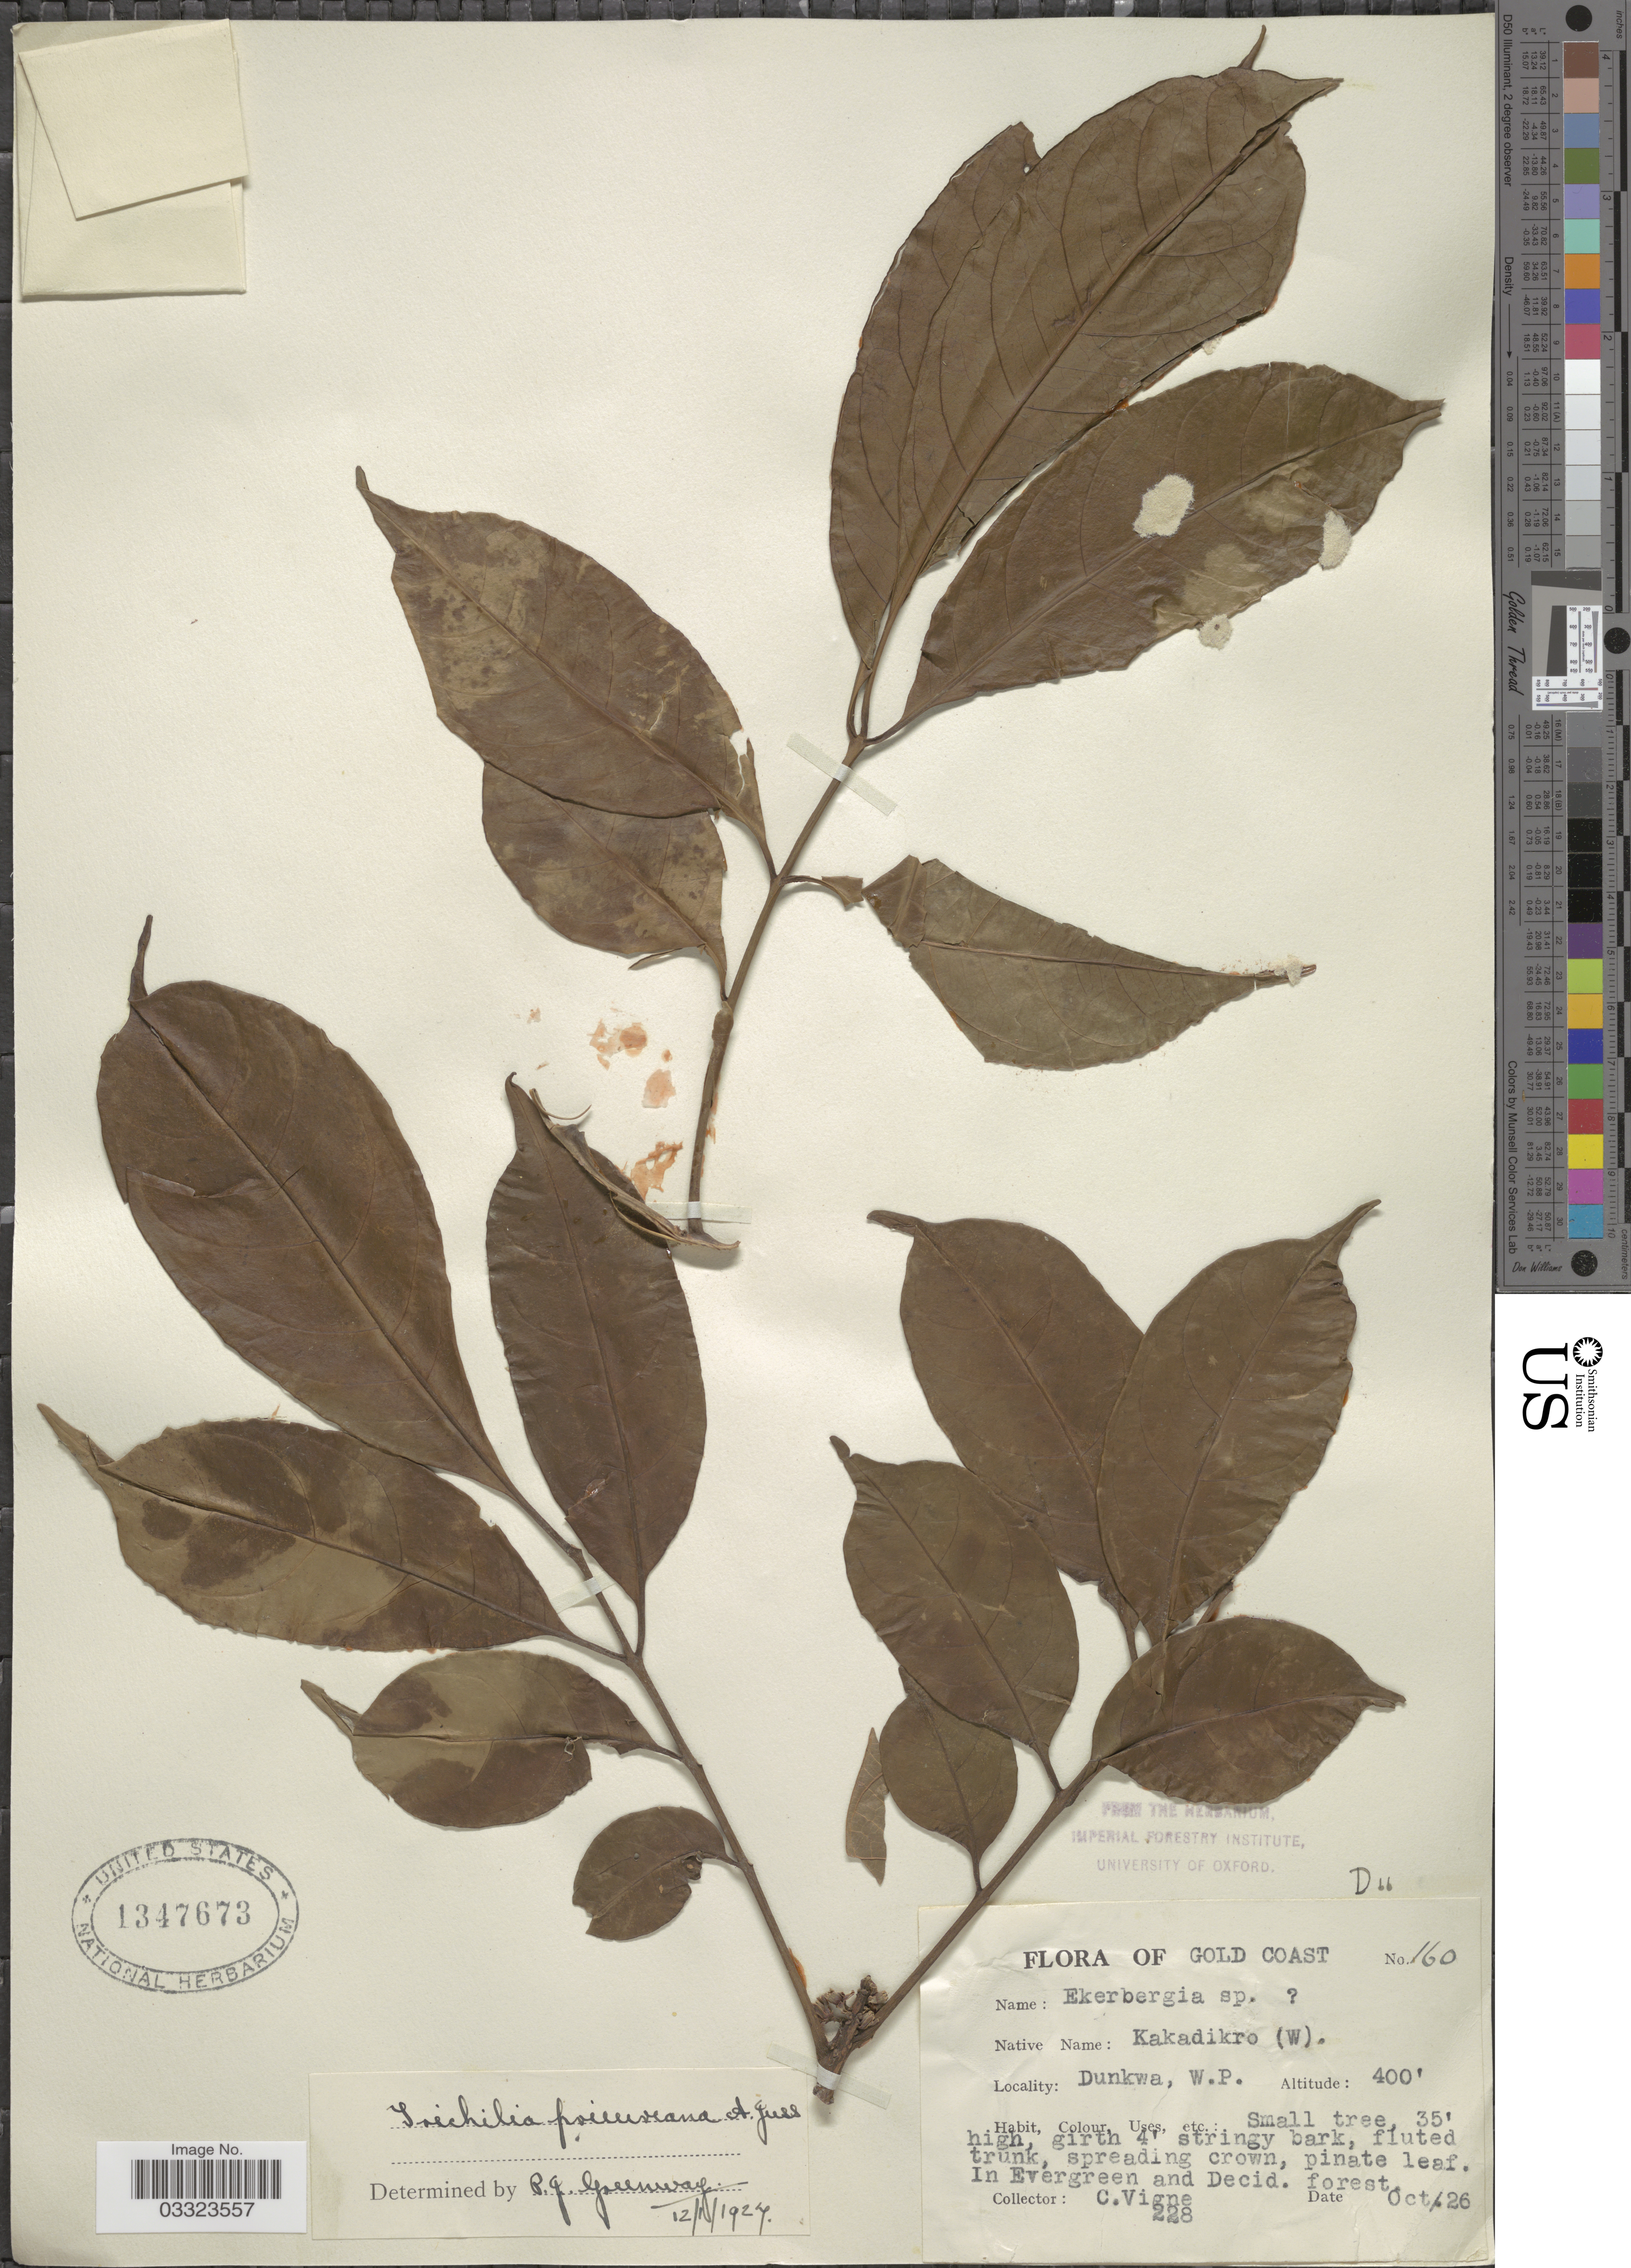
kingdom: Plantae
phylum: Tracheophyta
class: Magnoliopsida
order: Sapindales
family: Meliaceae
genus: Trichilia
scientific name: Trichilia prieureana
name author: A. Juss.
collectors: C. Vigne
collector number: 228/160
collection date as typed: Transcribed d/m/y: /10/26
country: Ghana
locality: Gold Coast. Dunkwa W. P.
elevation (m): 122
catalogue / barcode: US 1347673